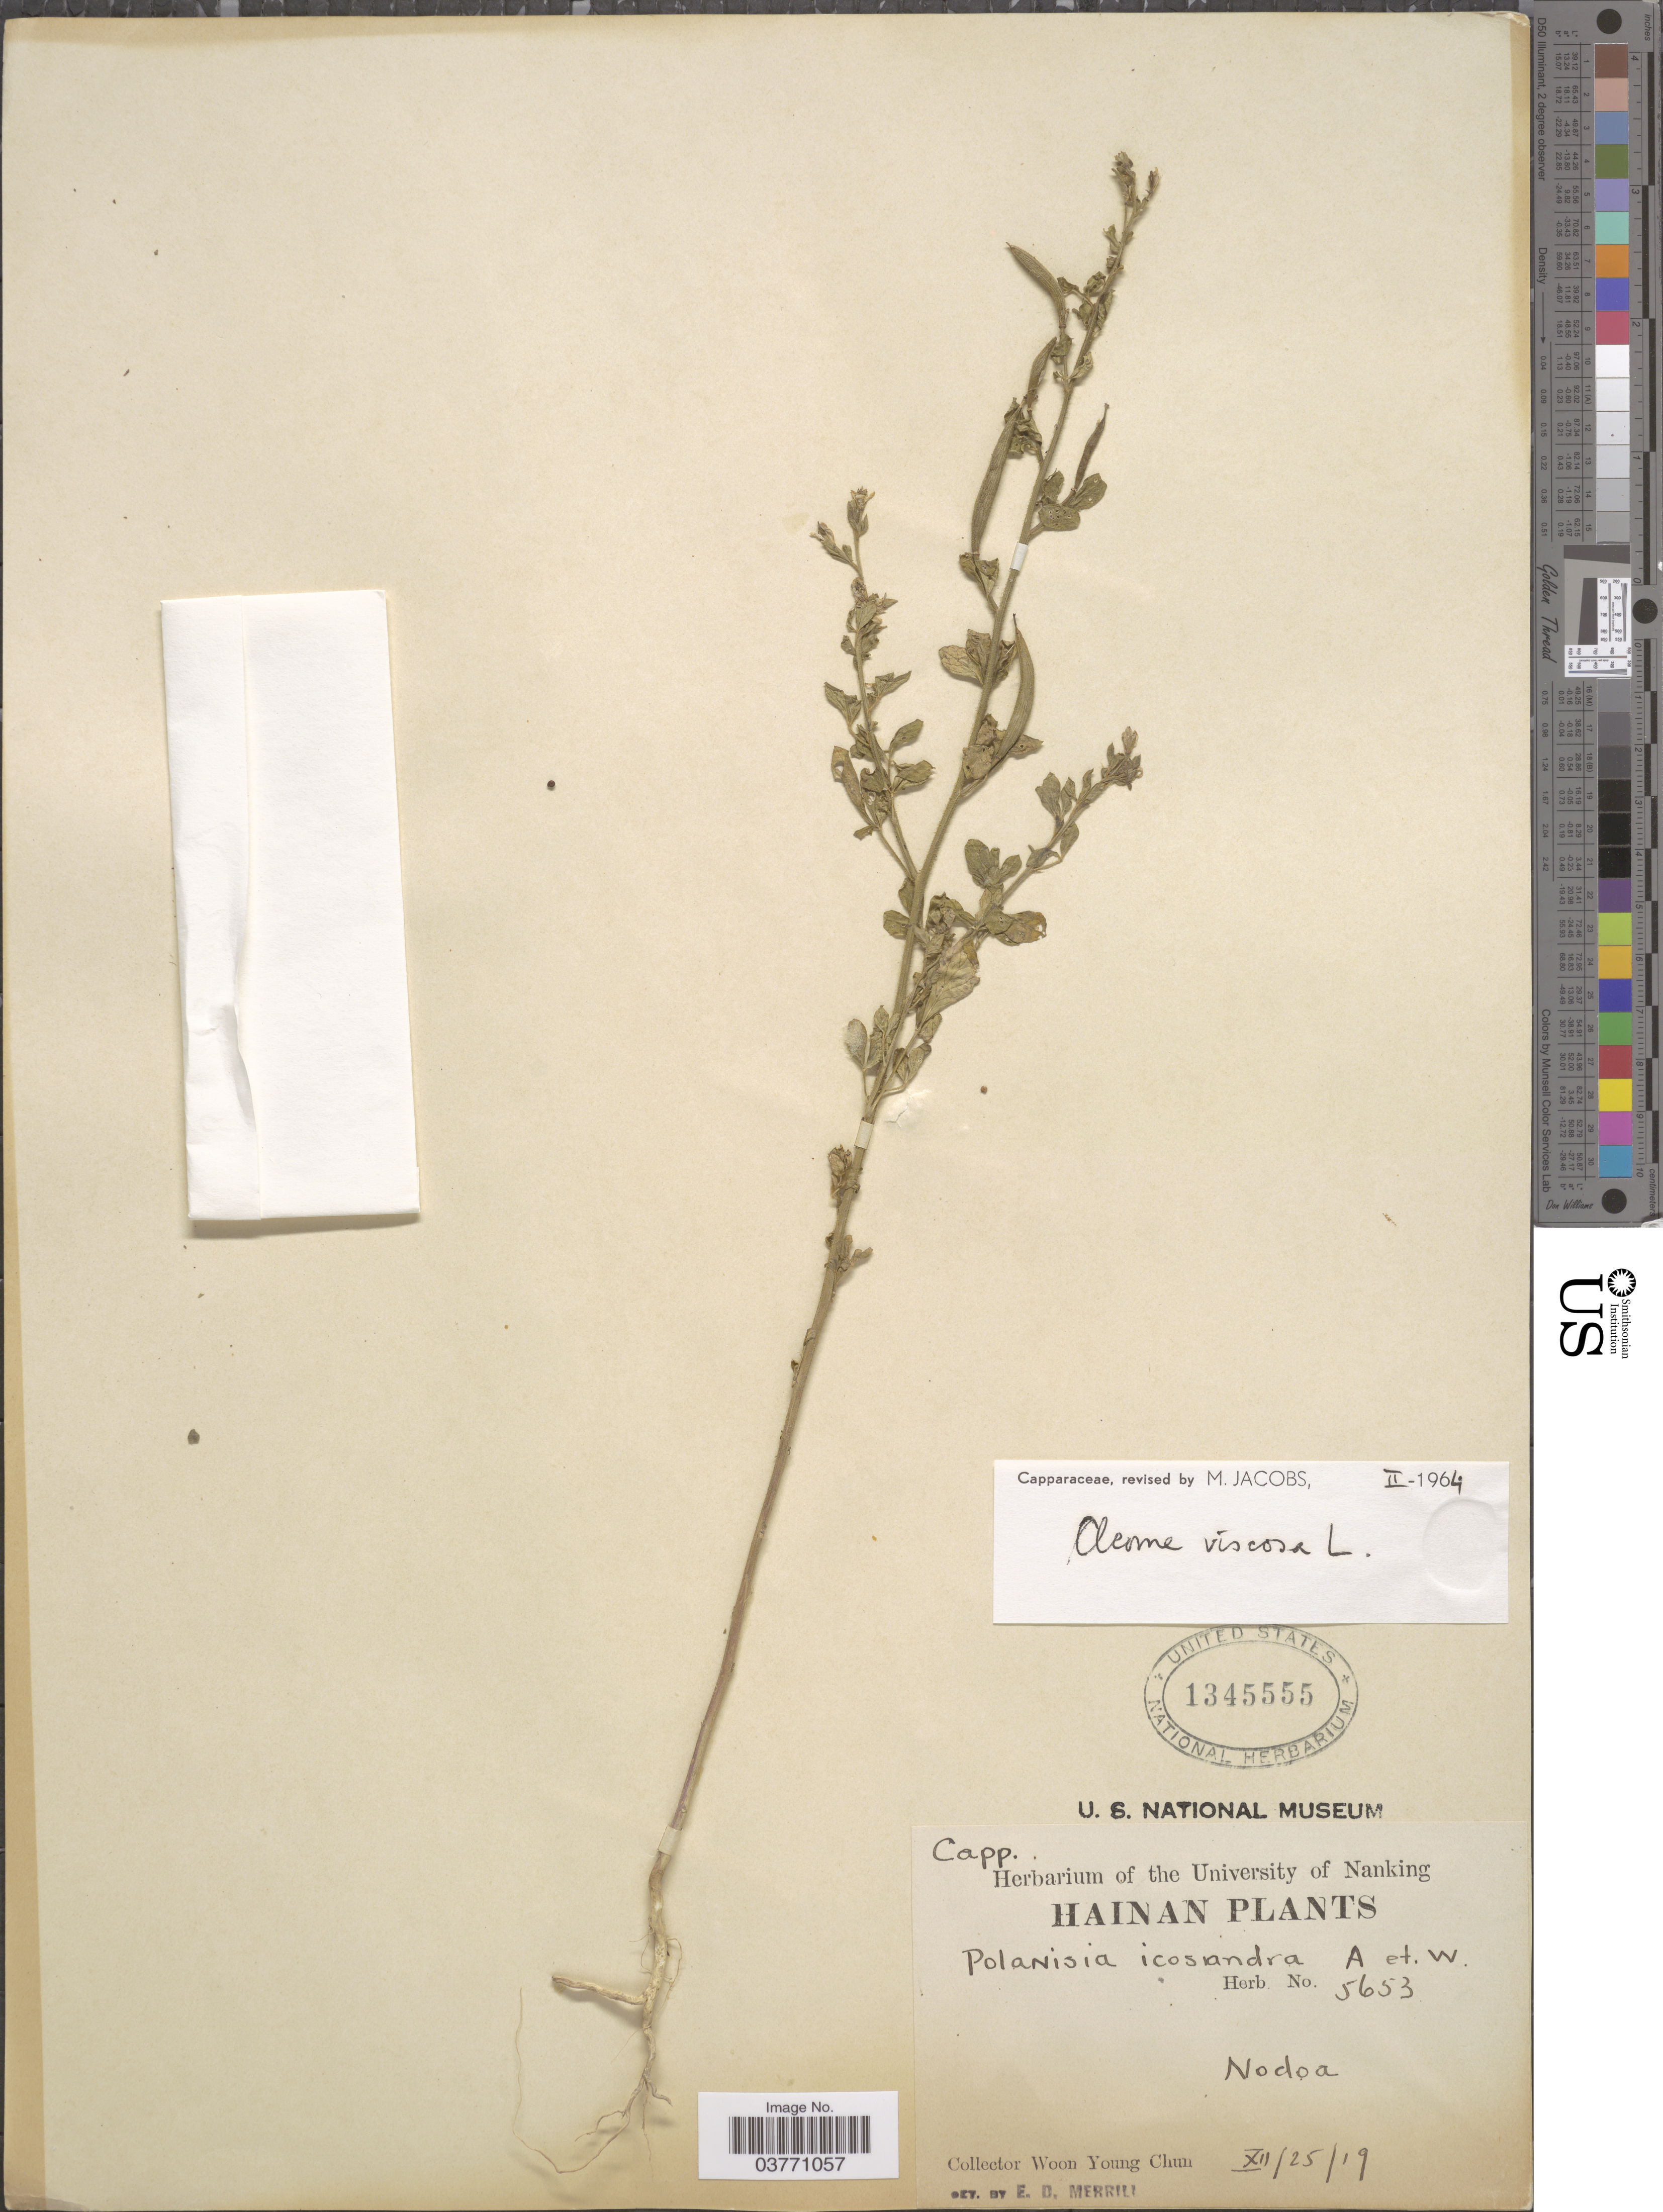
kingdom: Plantae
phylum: Tracheophyta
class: Magnoliopsida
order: Brassicales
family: Cleomaceae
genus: Arivela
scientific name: Arivela viscosa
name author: (L.) Raf.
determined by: Strong, M. T., (US), Smithsonian Institution - National Museum of Natural History (UNITED STATES)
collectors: W. Y. Chun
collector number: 5653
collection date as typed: Transcribed d/m/y: 25/12/19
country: China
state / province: Hainan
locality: Nodoa.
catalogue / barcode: US 1345555